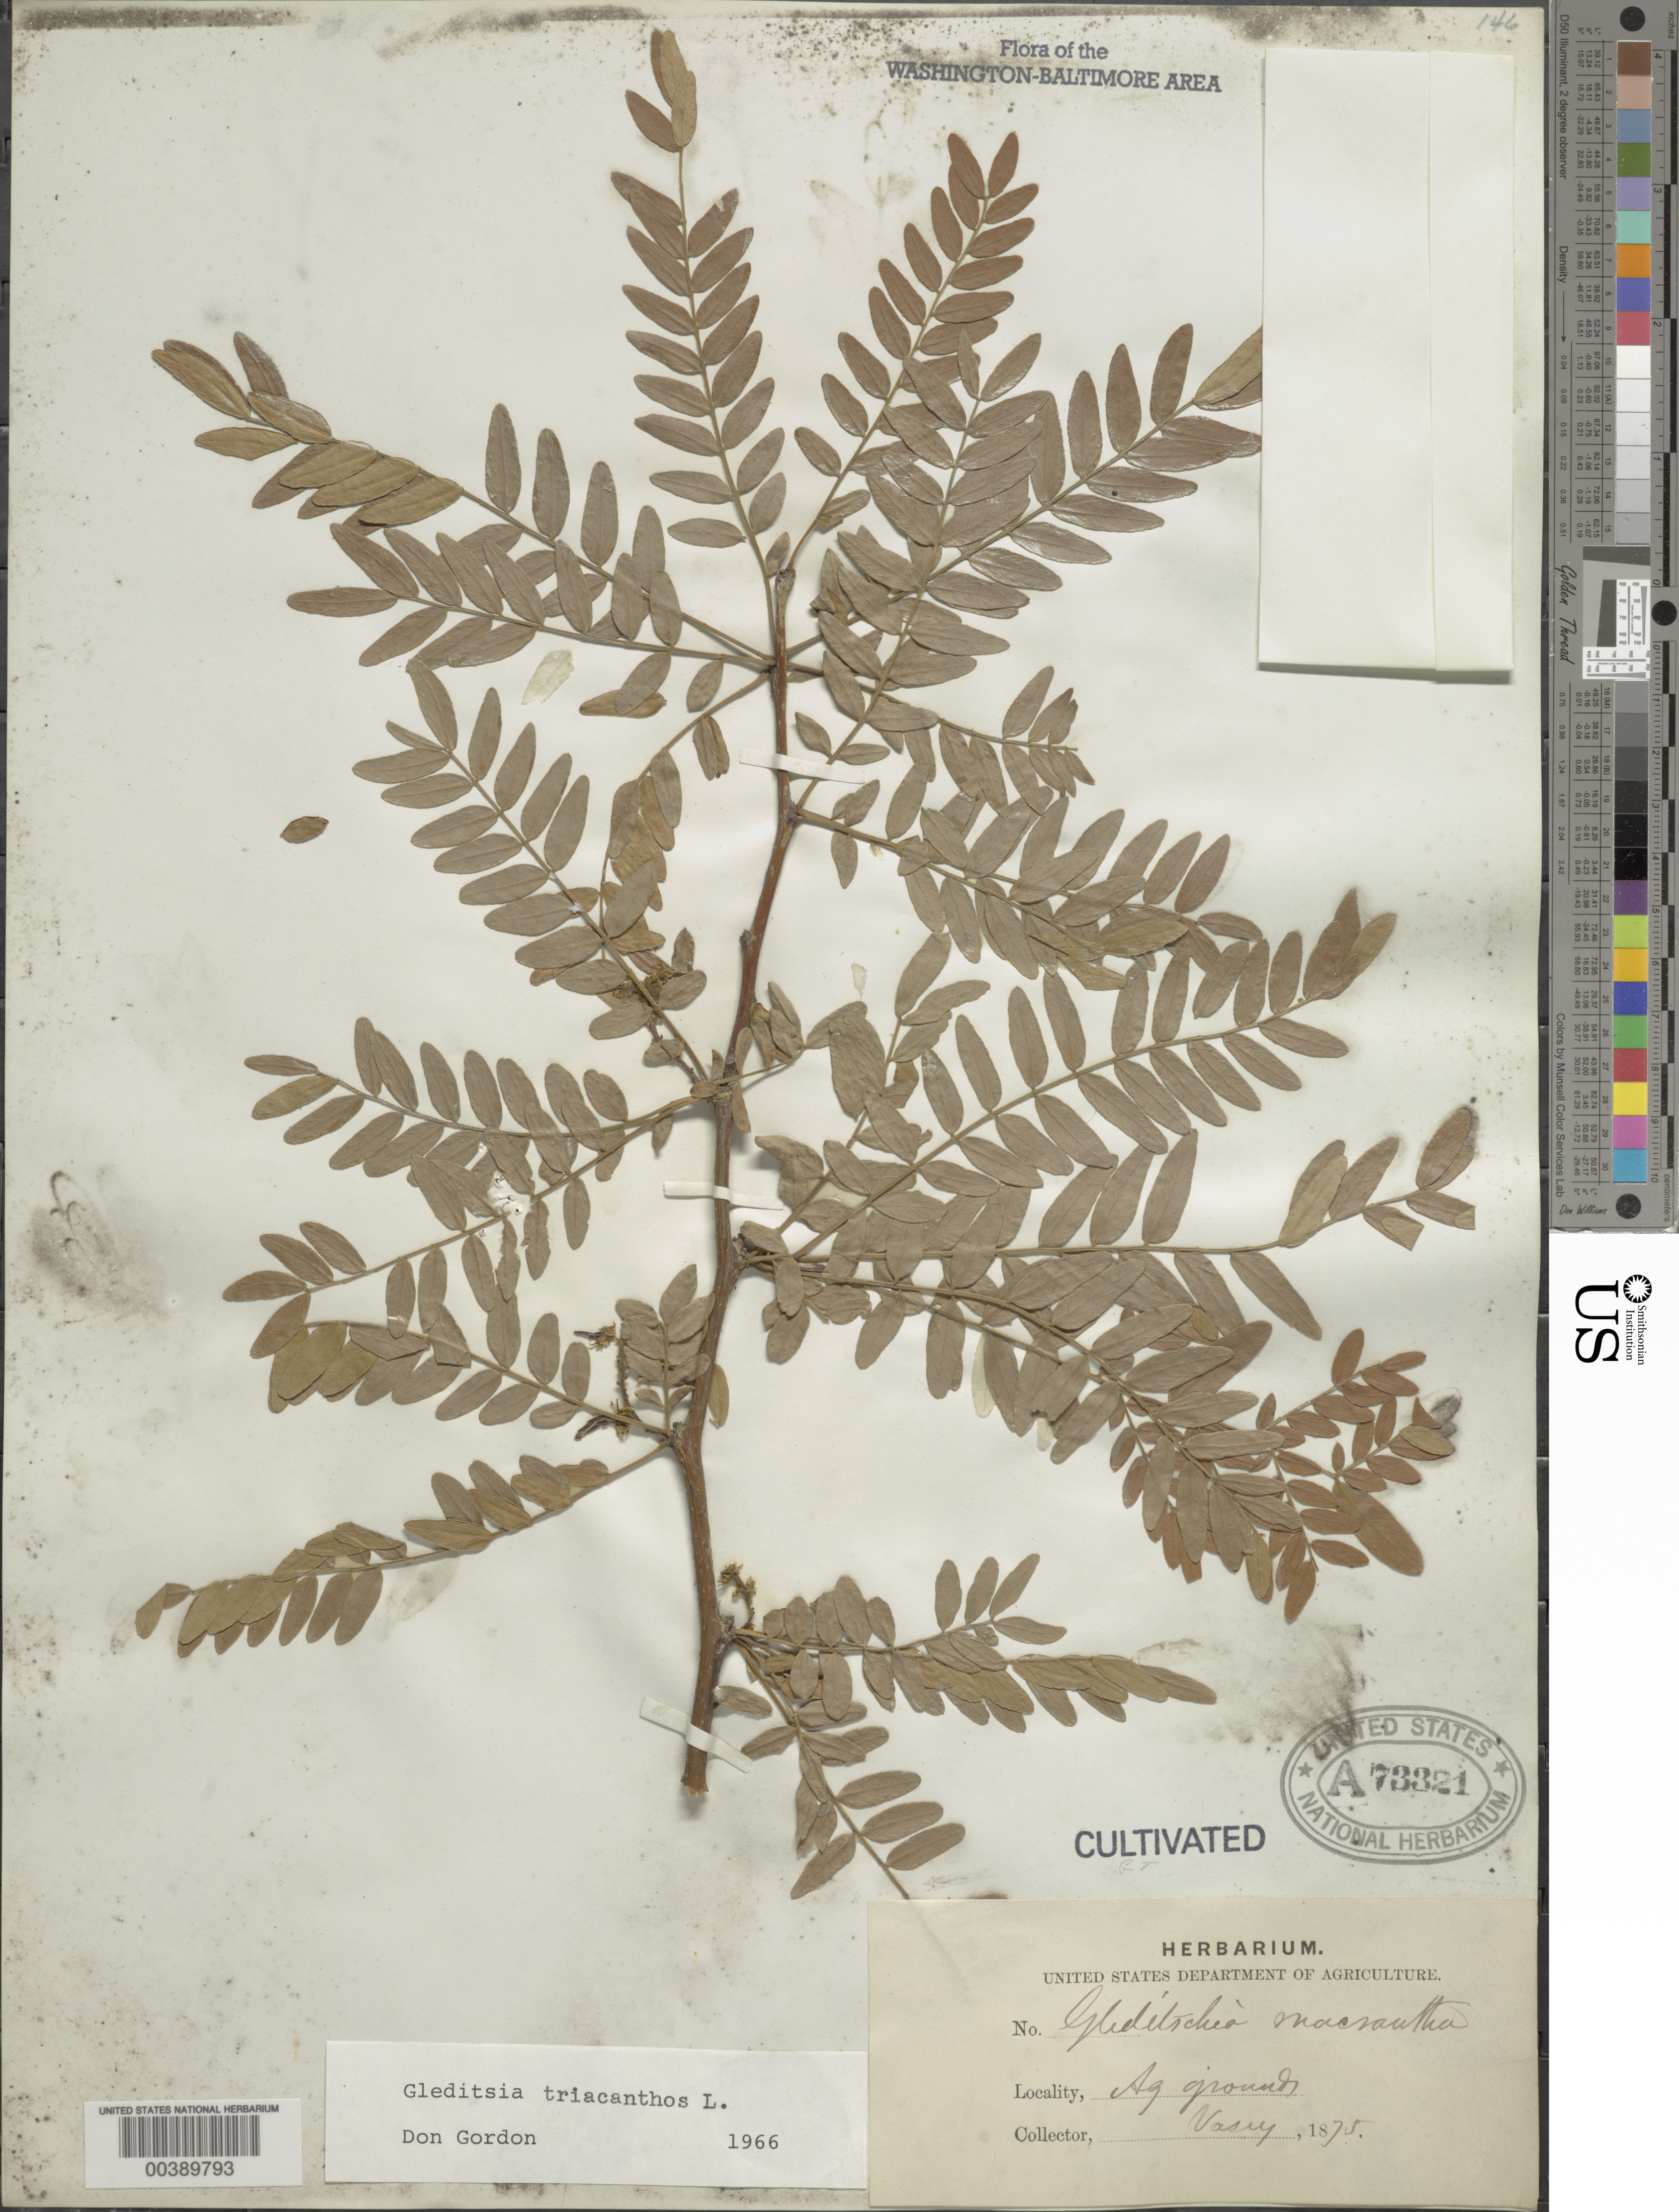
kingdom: Plantae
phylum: Tracheophyta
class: Magnoliopsida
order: Fabales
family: Fabaceae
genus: Gleditsia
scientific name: Gleditsia triacanthos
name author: L.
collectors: G. R. Vasey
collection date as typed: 1875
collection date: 1875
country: United States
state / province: District of Columbia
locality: Department of Agriculture grounds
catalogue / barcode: US 73321A